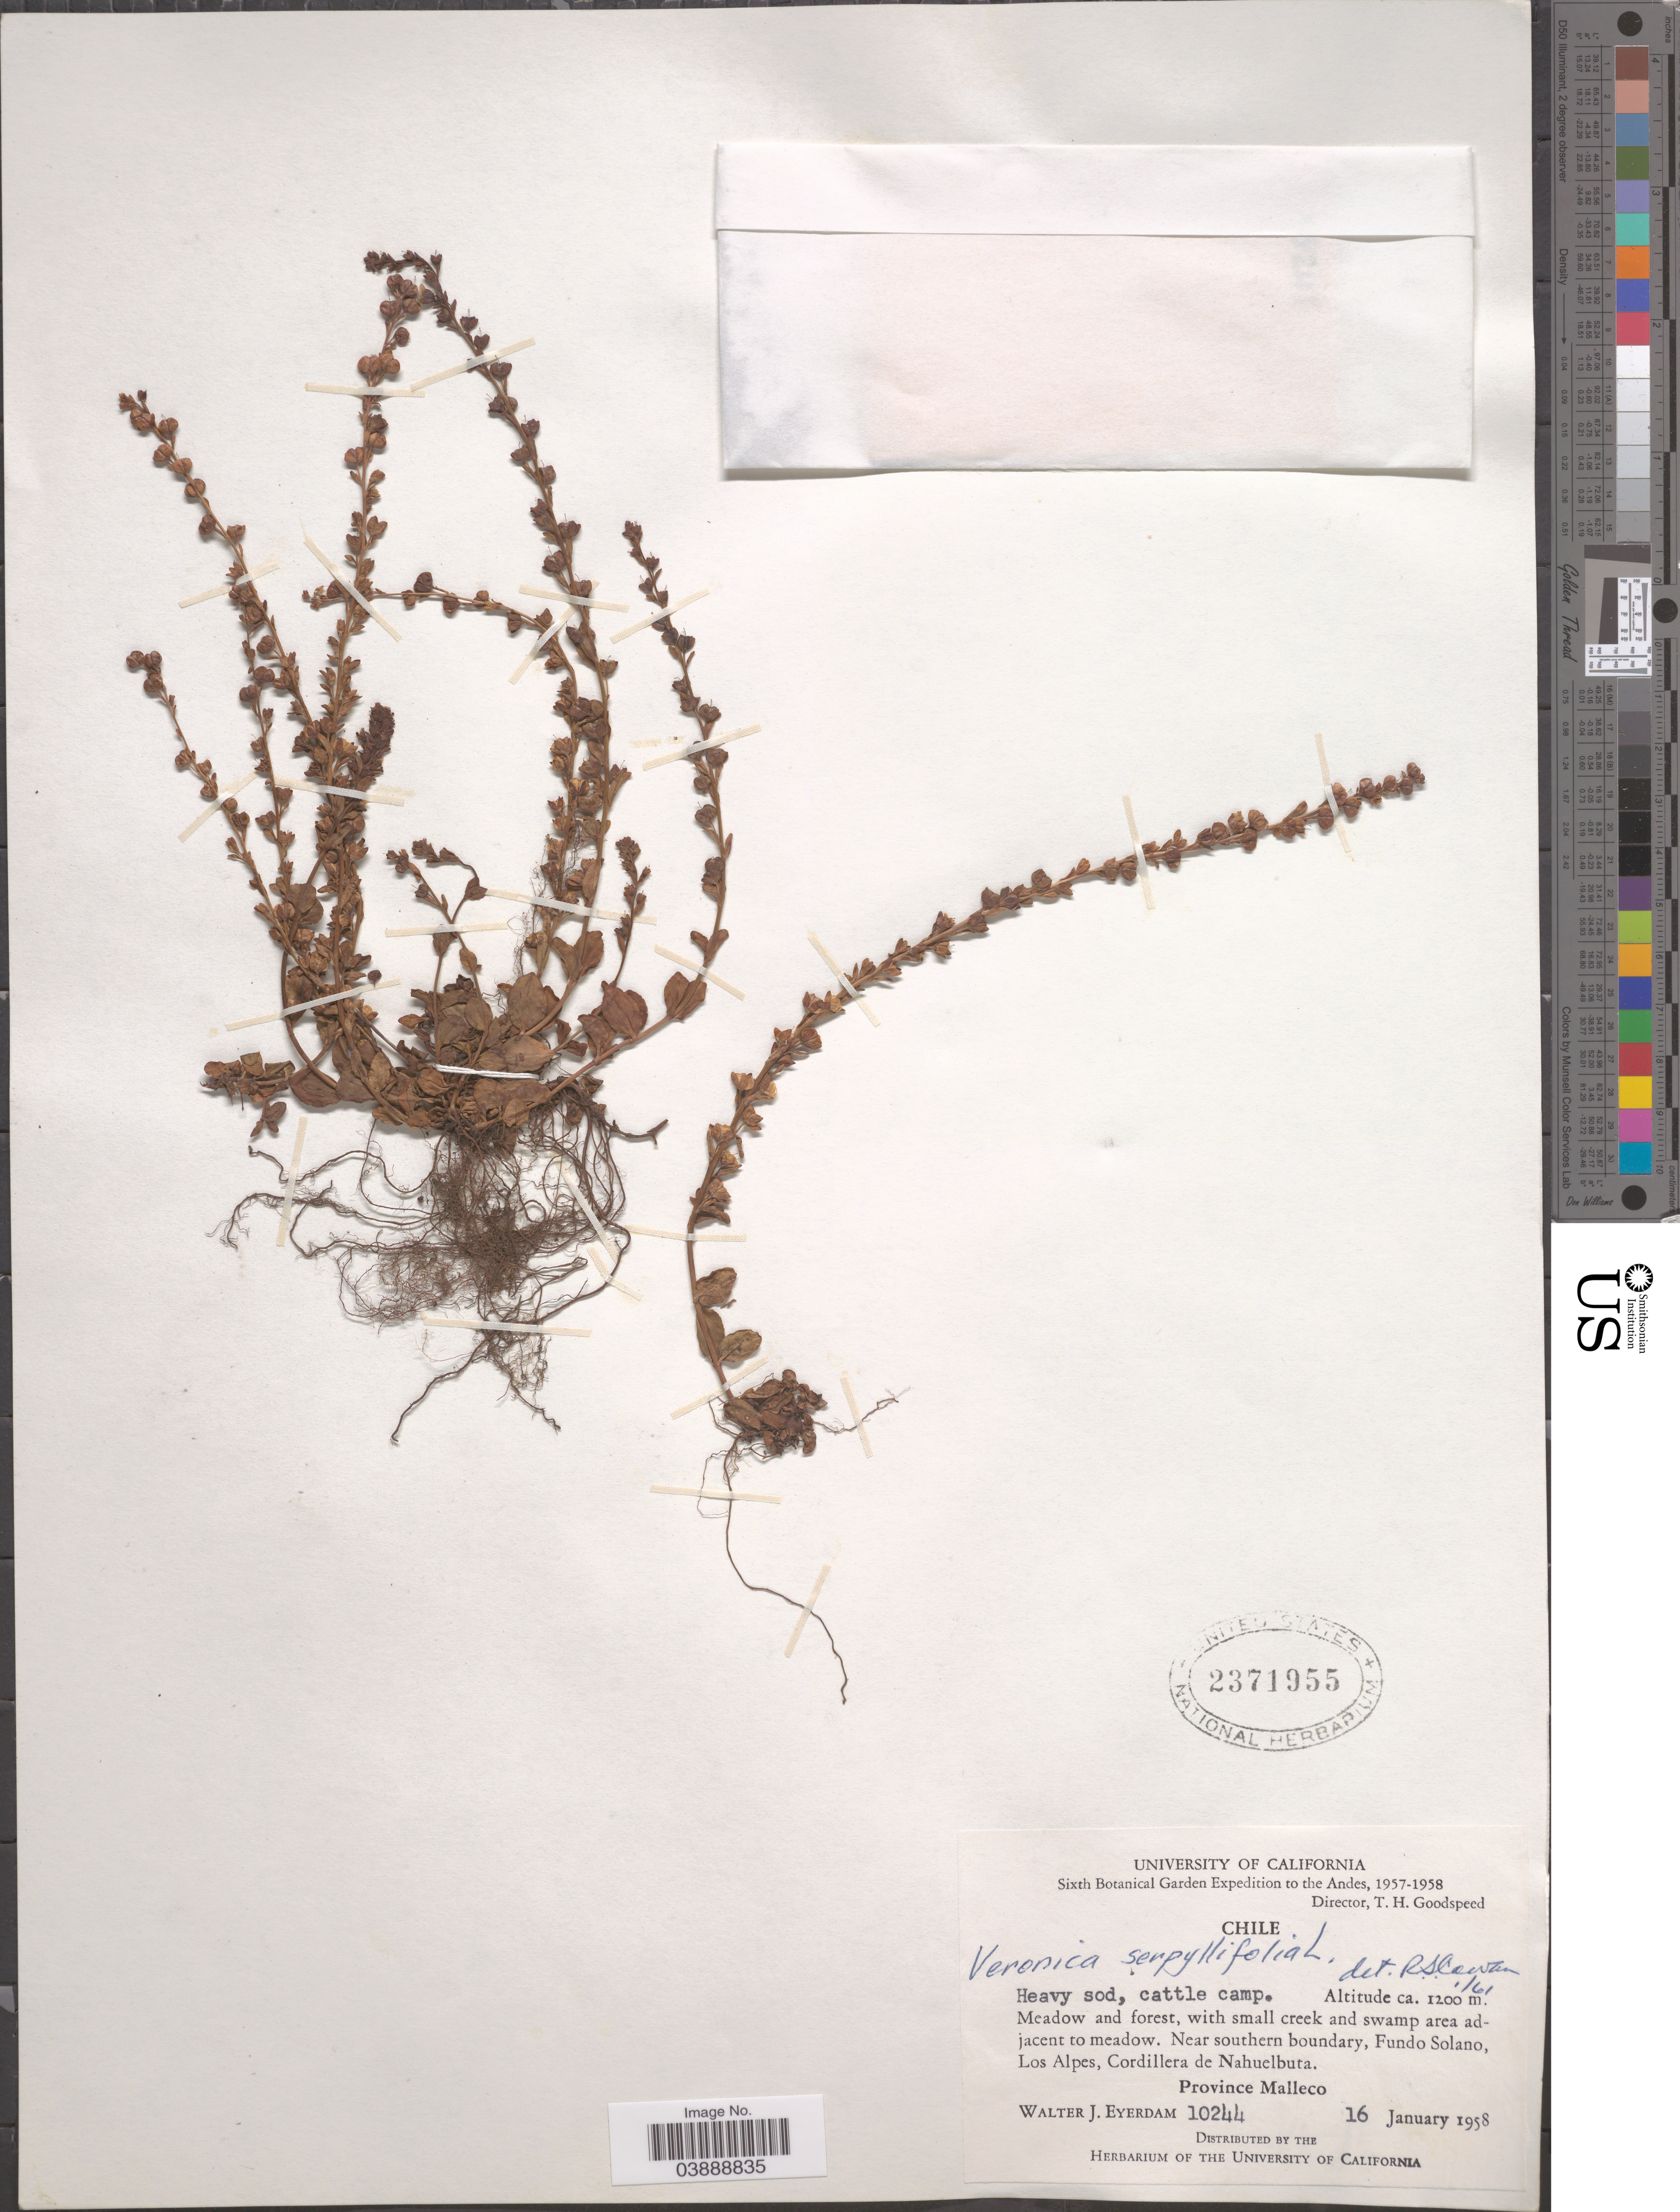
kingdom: Plantae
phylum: Tracheophyta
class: Magnoliopsida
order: Lamiales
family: Plantaginaceae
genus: Veronica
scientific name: Veronica serpyllifolia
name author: L.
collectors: W. J. Eyerdam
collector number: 10244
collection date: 1928-01-16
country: Chile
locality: The Andes. Near southern boundary, Fundo Solano, Los Alpes, Cordillera de Nahuelbuta. Province Malleco.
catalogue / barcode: US 2371955